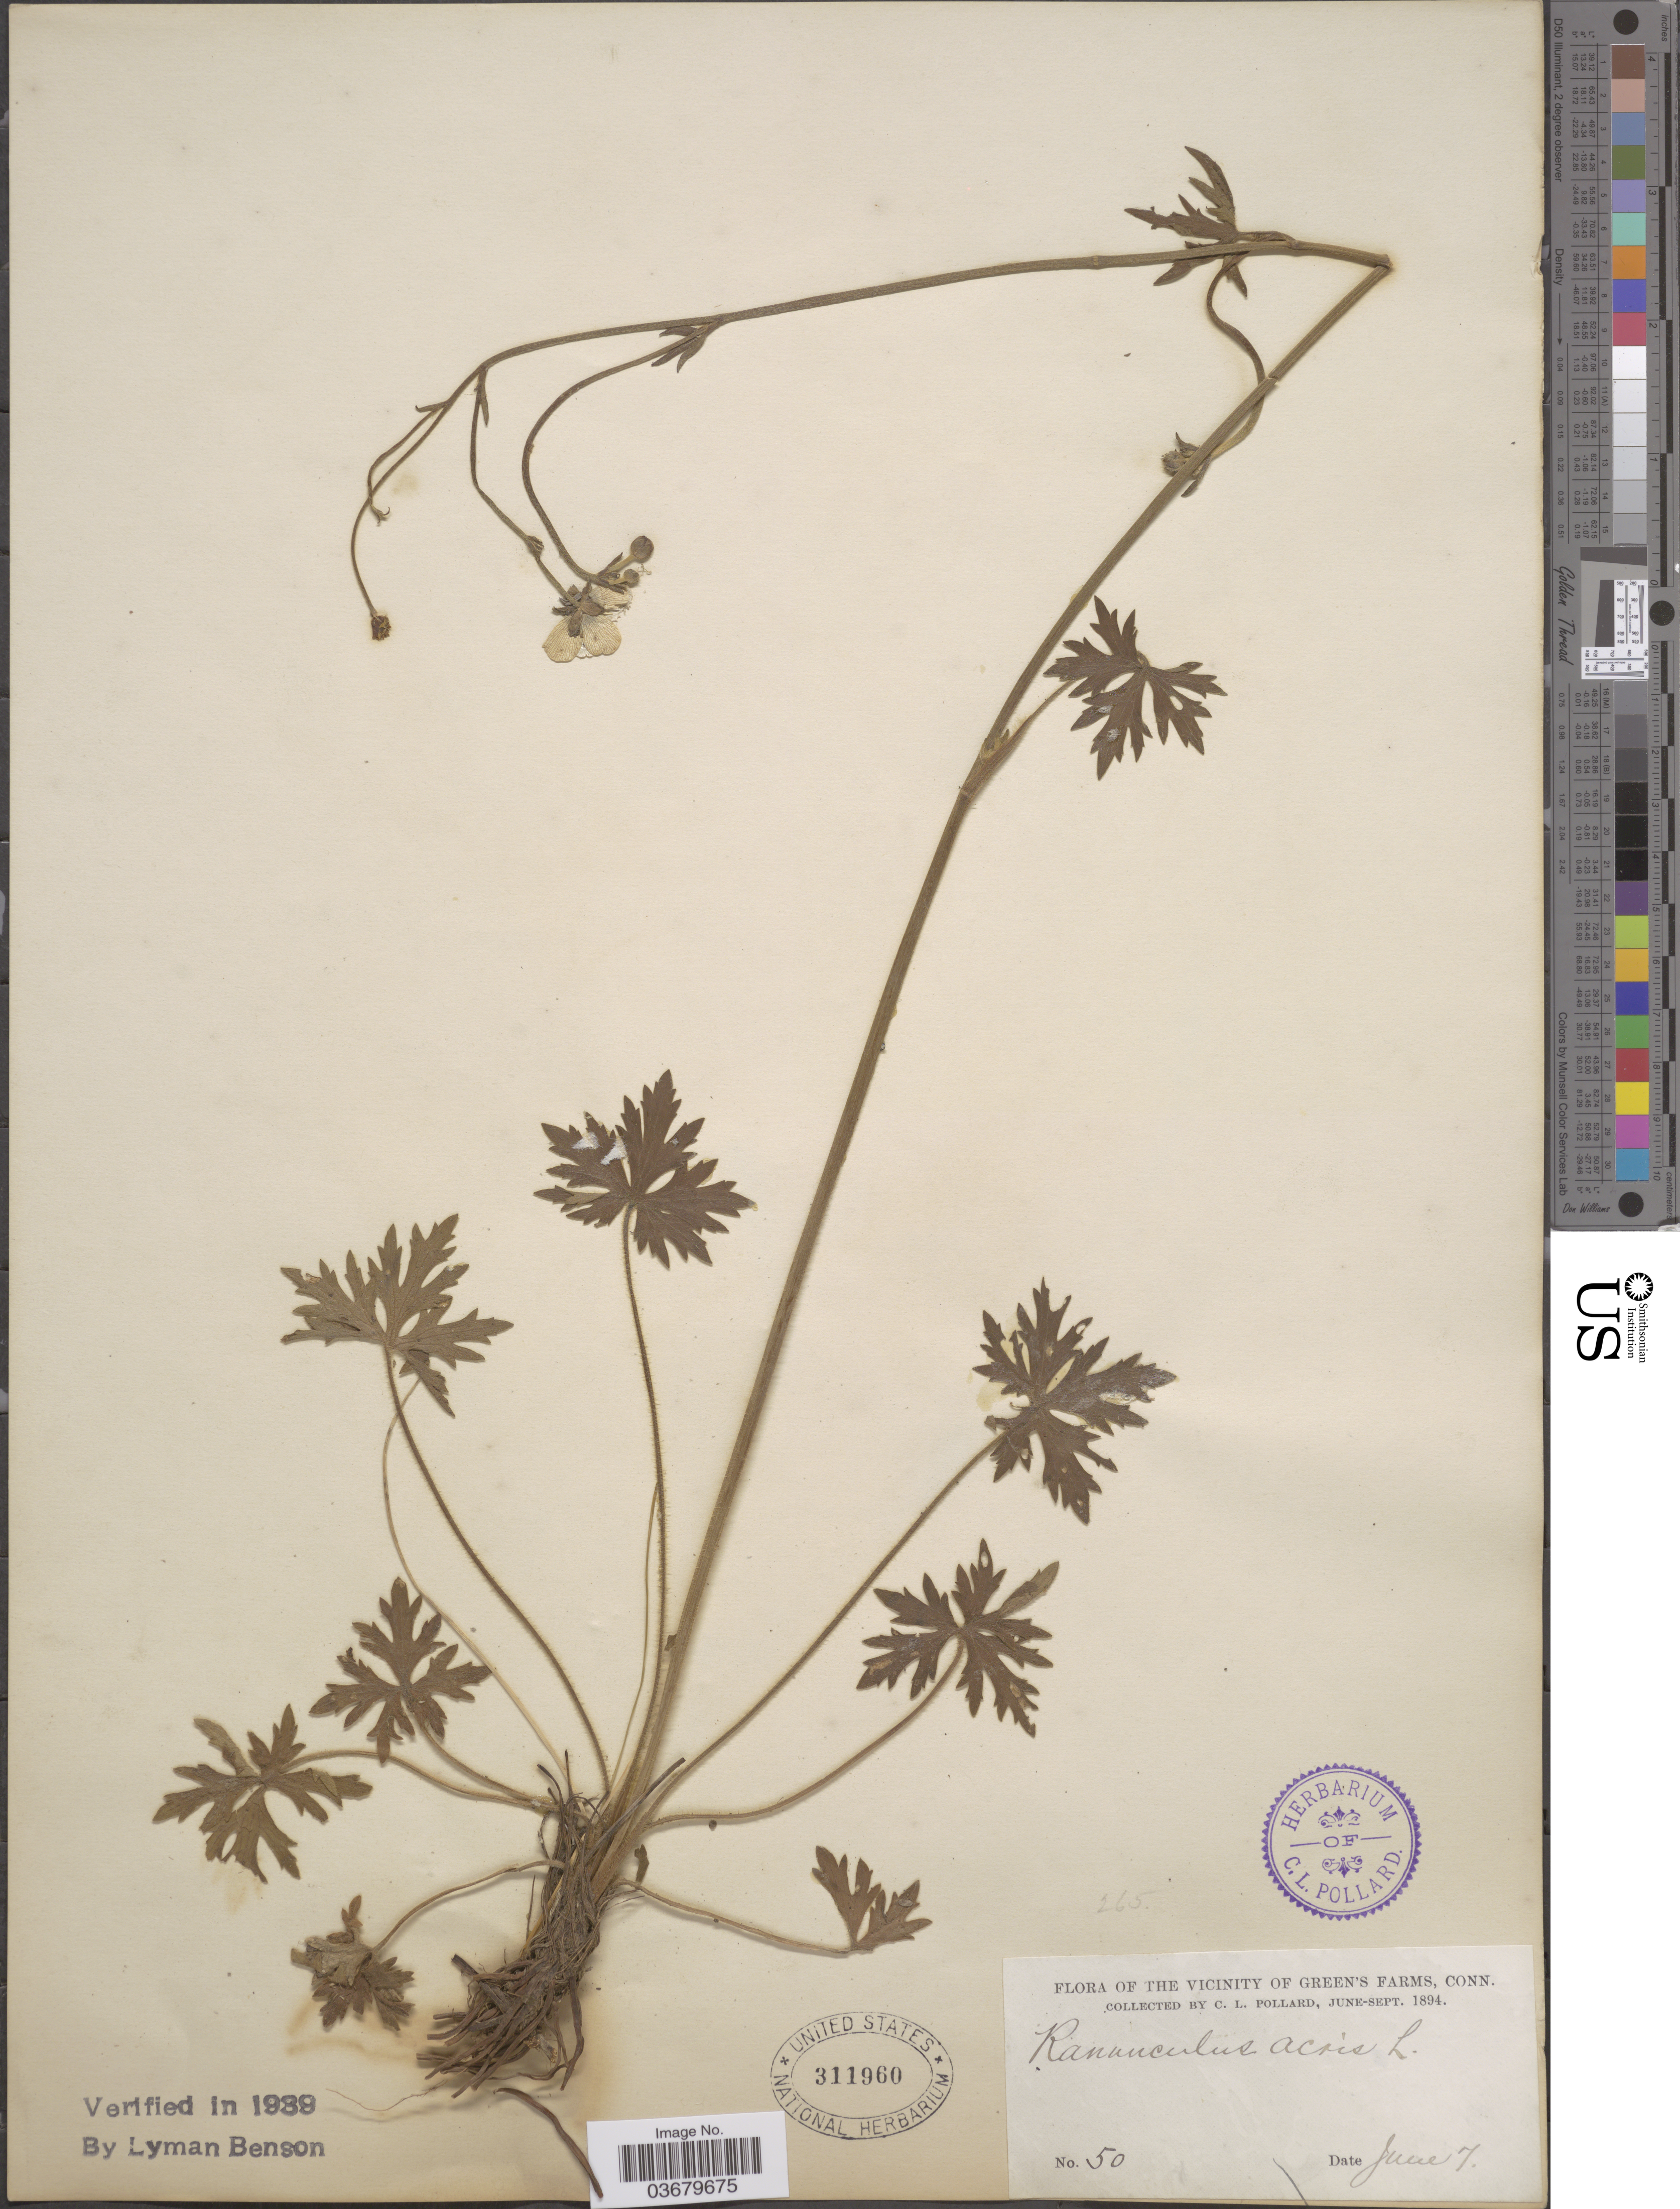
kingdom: Plantae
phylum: Tracheophyta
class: Magnoliopsida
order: Ranunculales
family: Ranunculaceae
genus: Ranunculus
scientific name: Ranunculus acris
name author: L.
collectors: C. L. Pollard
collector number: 50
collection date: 1894-06-07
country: United States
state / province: Connecticut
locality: The Vicinity of Green's Farms.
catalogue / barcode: US 311960